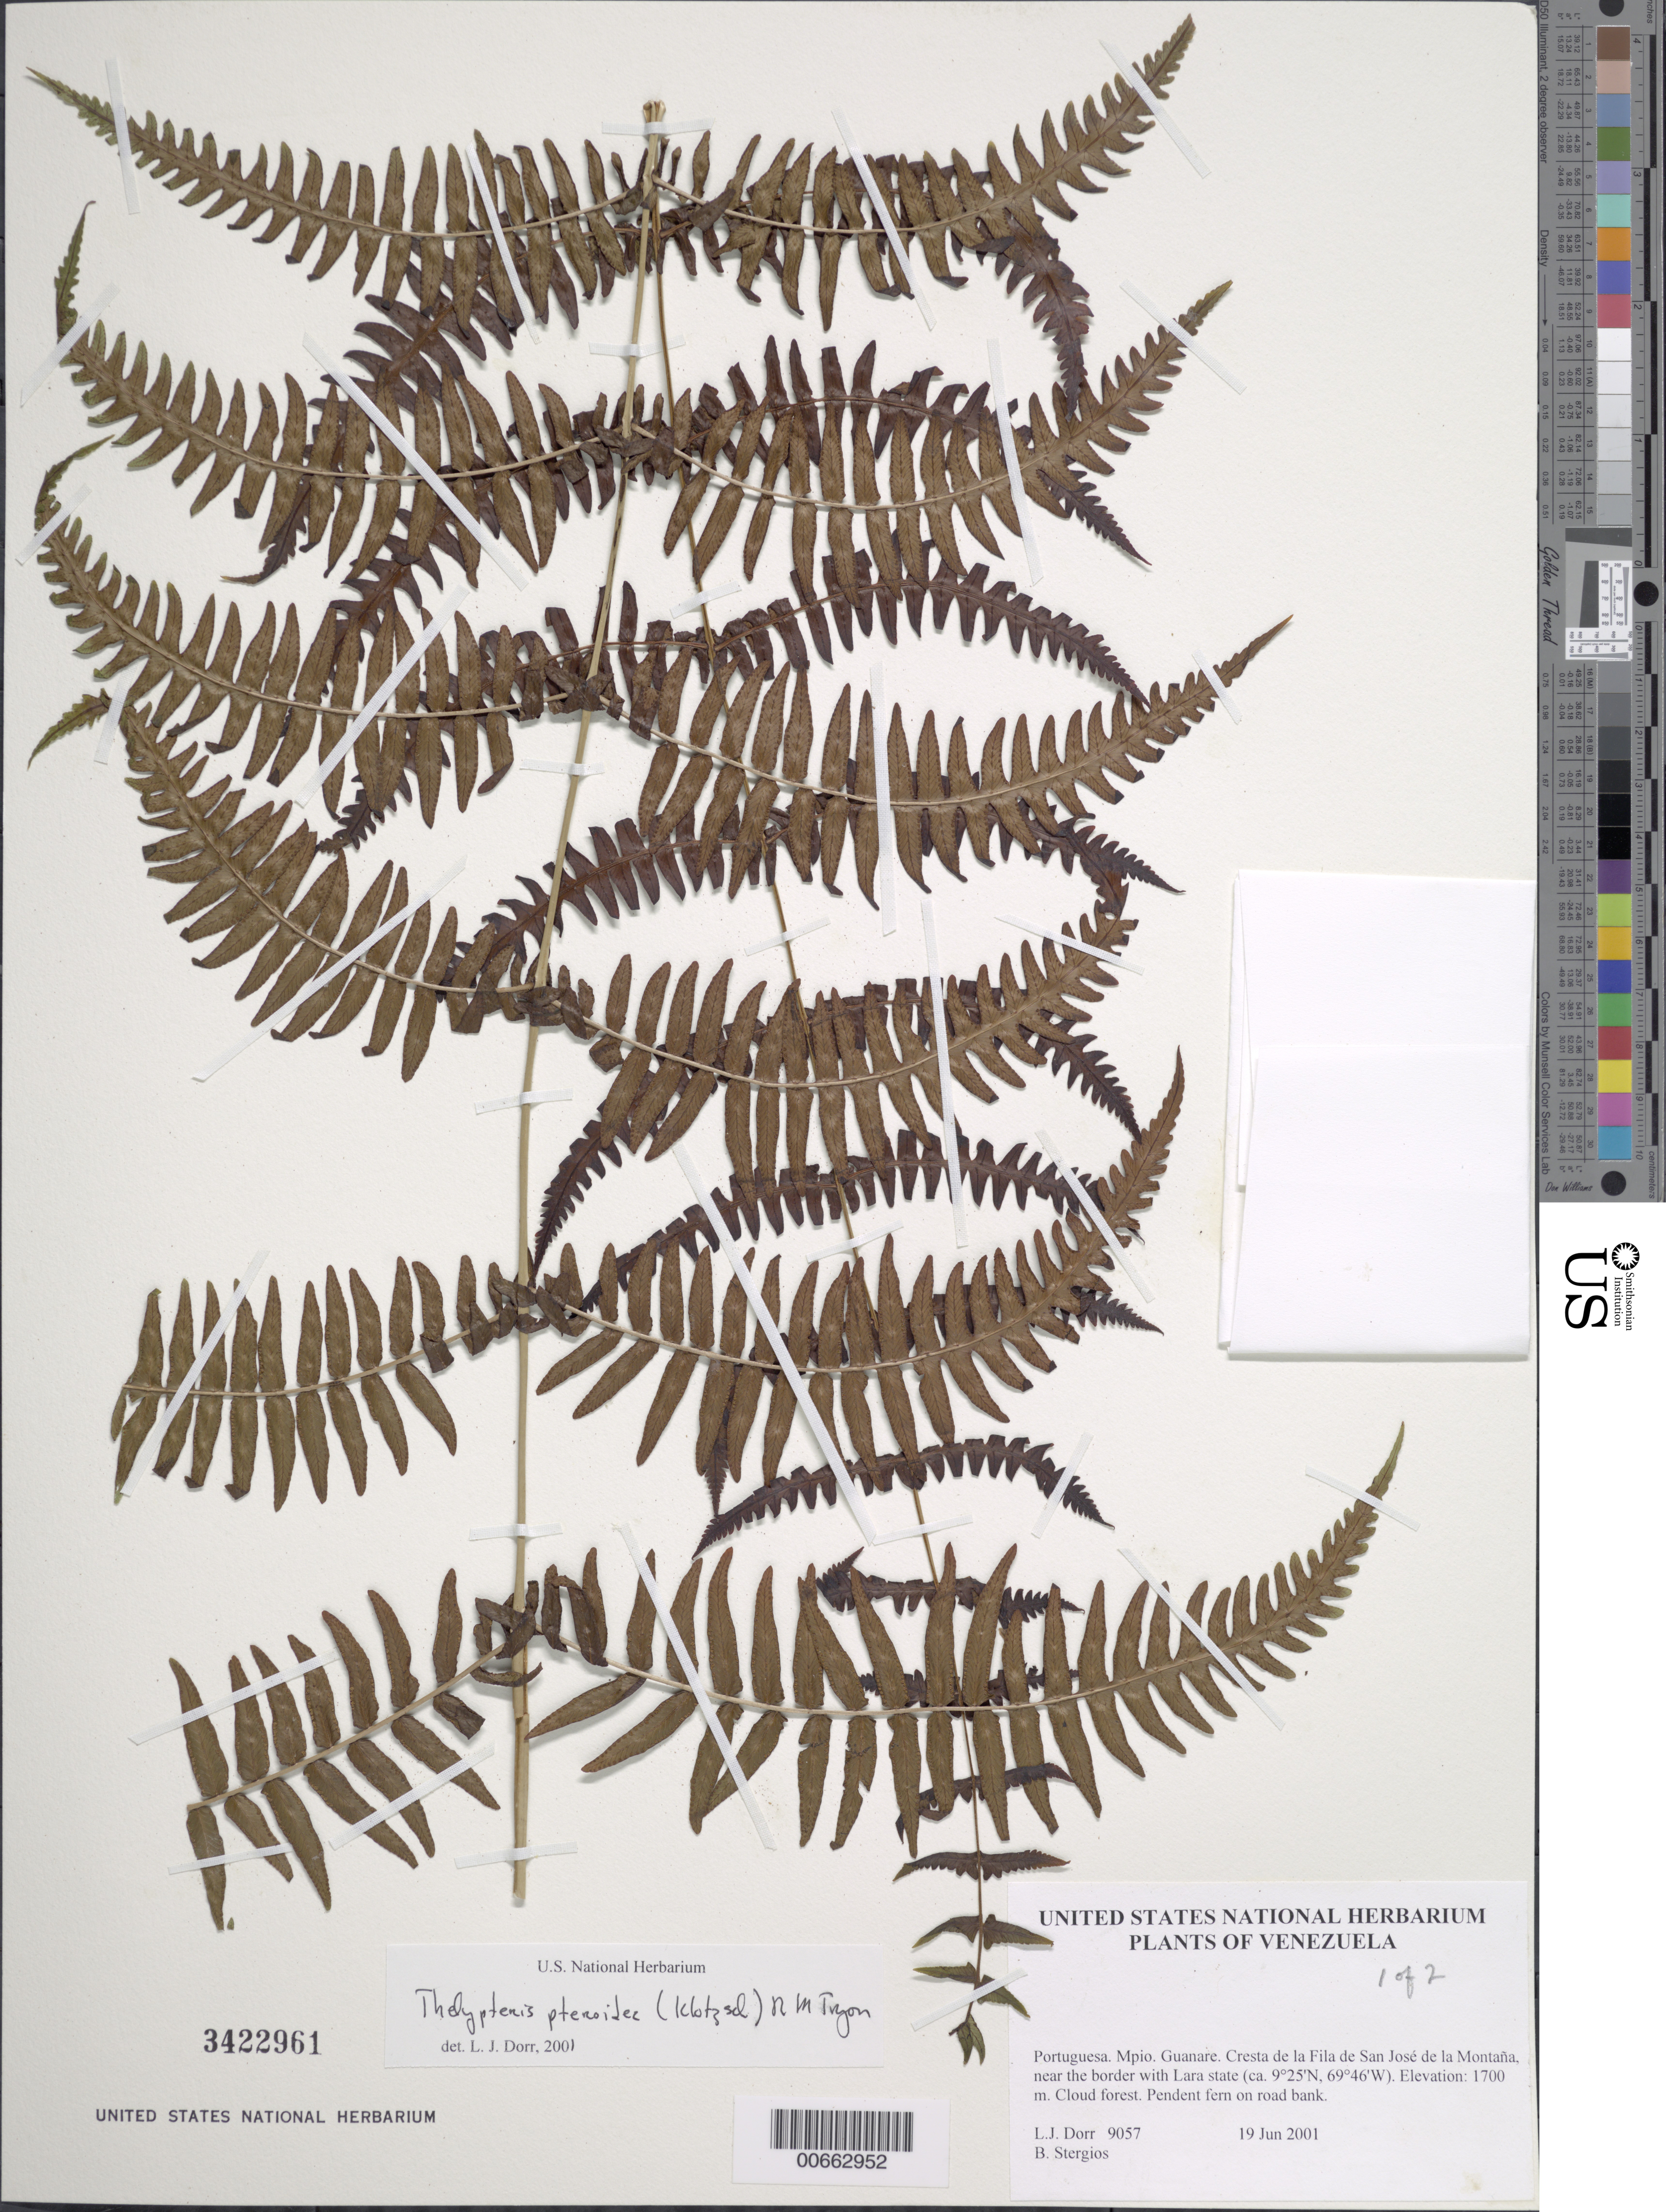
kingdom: Plantae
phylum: Tracheophyta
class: Polypodiopsida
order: Polypodiales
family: Thelypteridaceae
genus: Amauropelta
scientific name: Amauropelta pteroidea (Klotzsch) comb. nov., ined 2015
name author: (Klotzsch)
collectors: L. J. Dorr & B. G. Stergios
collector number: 9057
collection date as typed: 19 Jun 2001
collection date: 2001-06-19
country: Venezuela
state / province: Portuguesa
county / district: Guanare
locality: Cresta de la Fila de San José de la Montaña, near the border with Lara state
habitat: Cloud forest.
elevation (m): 1700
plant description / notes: PORT, UC, US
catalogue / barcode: US 3422961